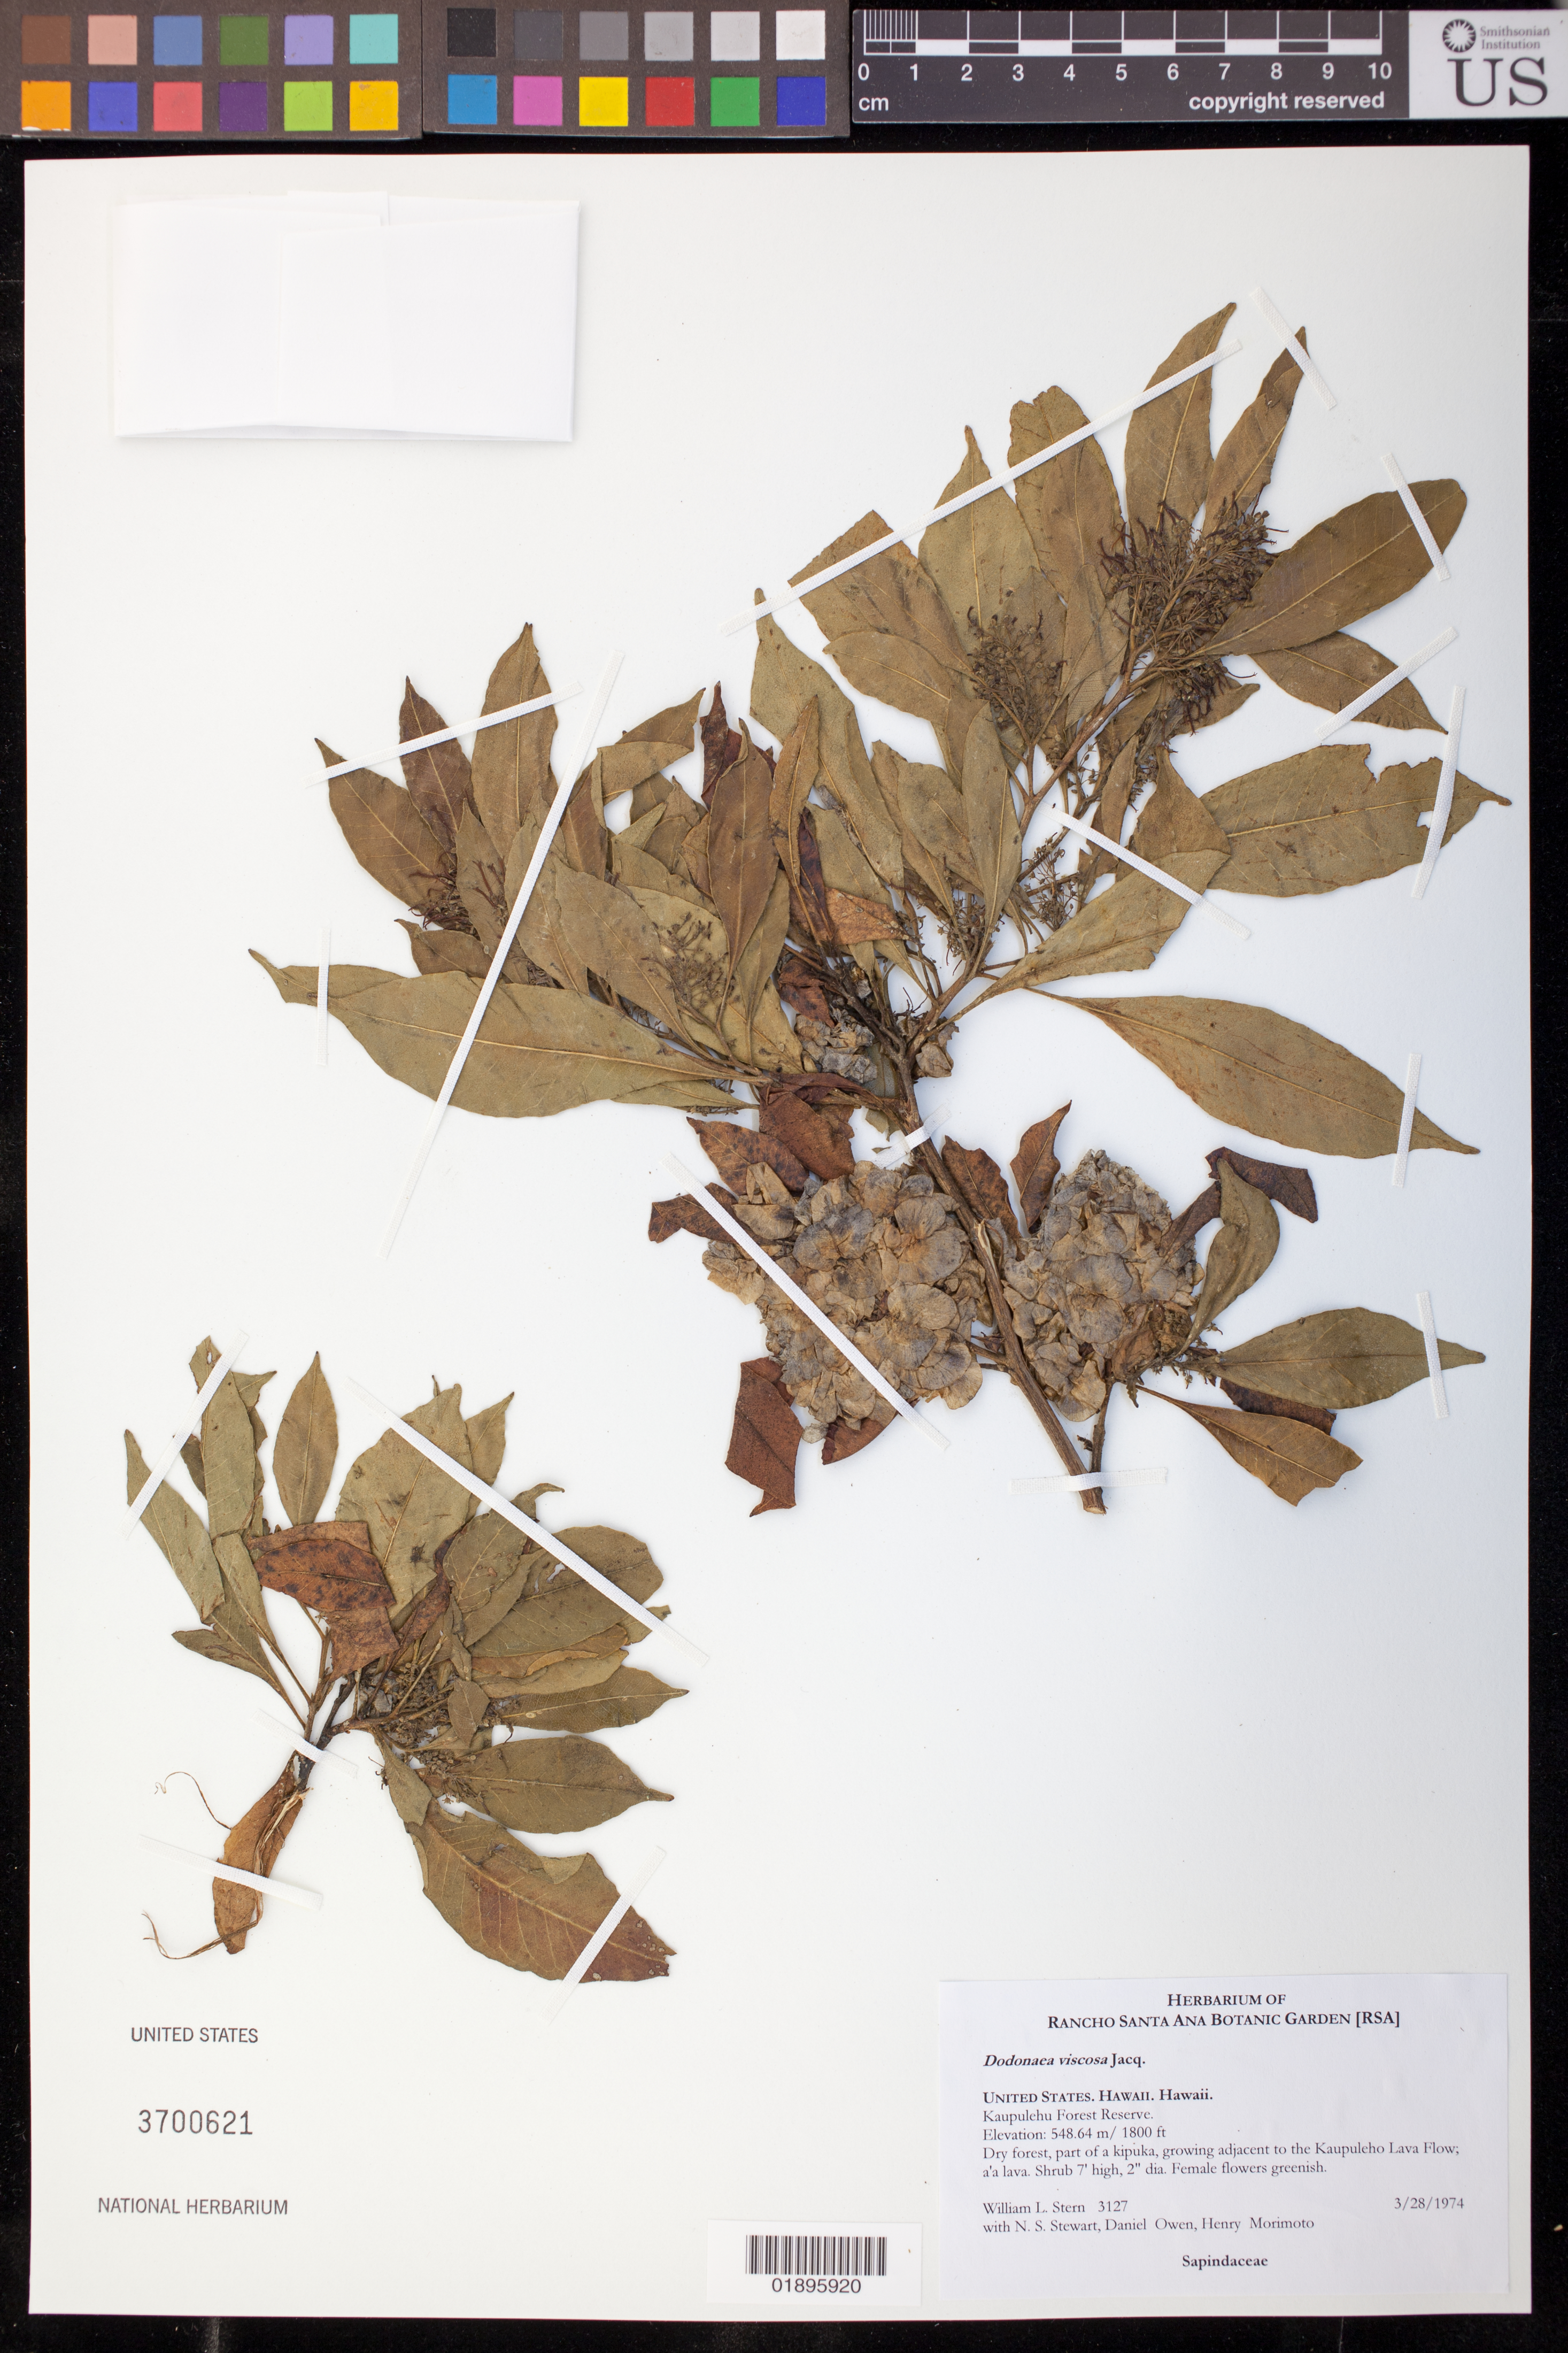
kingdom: Plantae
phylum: Tracheophyta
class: Magnoliopsida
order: Sapindales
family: Sapindaceae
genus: Dodonaea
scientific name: Dodonaea viscosa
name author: Jacq.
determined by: Wagner, W. L., (BOT), Smithsonian Institution - National Museum of Natural History (UNITED STATES)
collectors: W. L. Stern, N. Stewart, D. Owen & H. Morimoto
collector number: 3128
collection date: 1974-03-28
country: United States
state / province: Hawaii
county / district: Hawaii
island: Hawaii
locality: Kaupulehu Forest Reserve, part of a kipuka, growing adjacent to the Kaupuleho Lava Flow, a'a lava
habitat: Dry forest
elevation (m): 549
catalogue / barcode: US 3700621